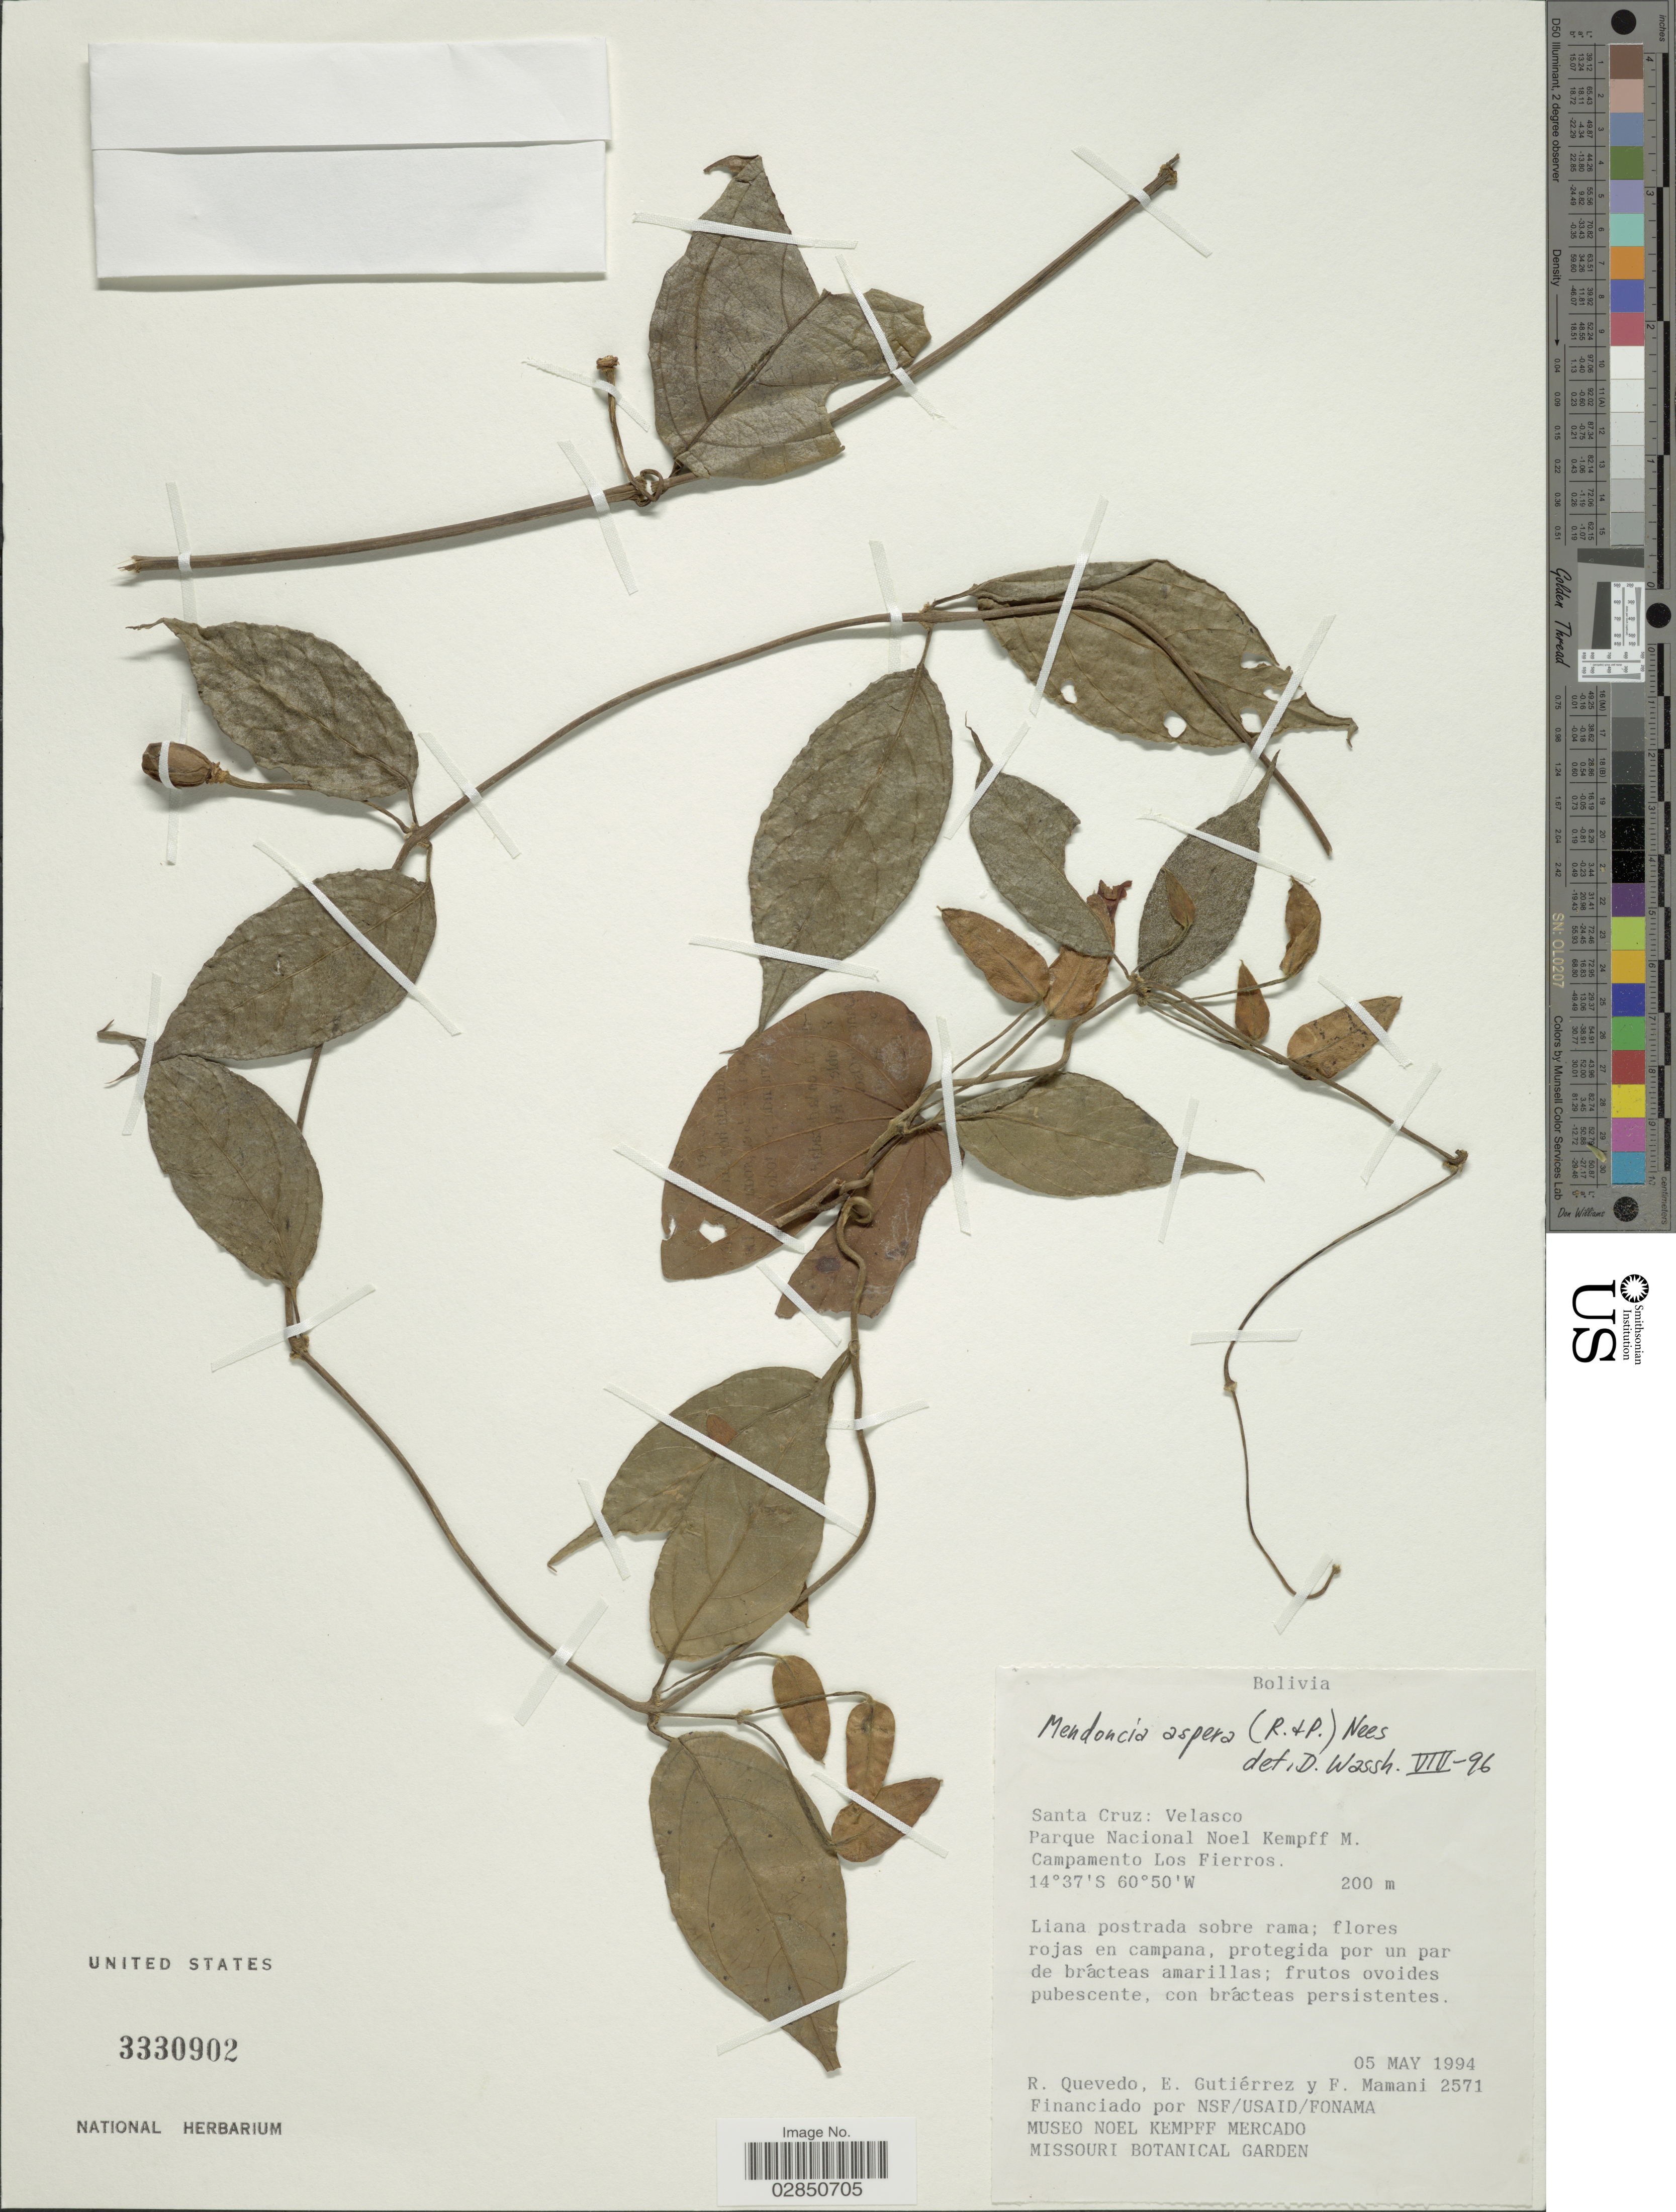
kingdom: Plantae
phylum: Tracheophyta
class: Magnoliopsida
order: Lamiales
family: Acanthaceae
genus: Mendoncia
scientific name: Mendoncia aspera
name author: (Ruiz & Pav.) Nees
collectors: R. Quevedo, E. Gutiérrez & F. Mamani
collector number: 2571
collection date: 1994-05-05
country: Bolivia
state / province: Santa Cruz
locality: Santa Cruz: Velasco, Parque Nacional Noel Kempff M., Campamento Los Fierros.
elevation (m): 200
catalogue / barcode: US 3330902